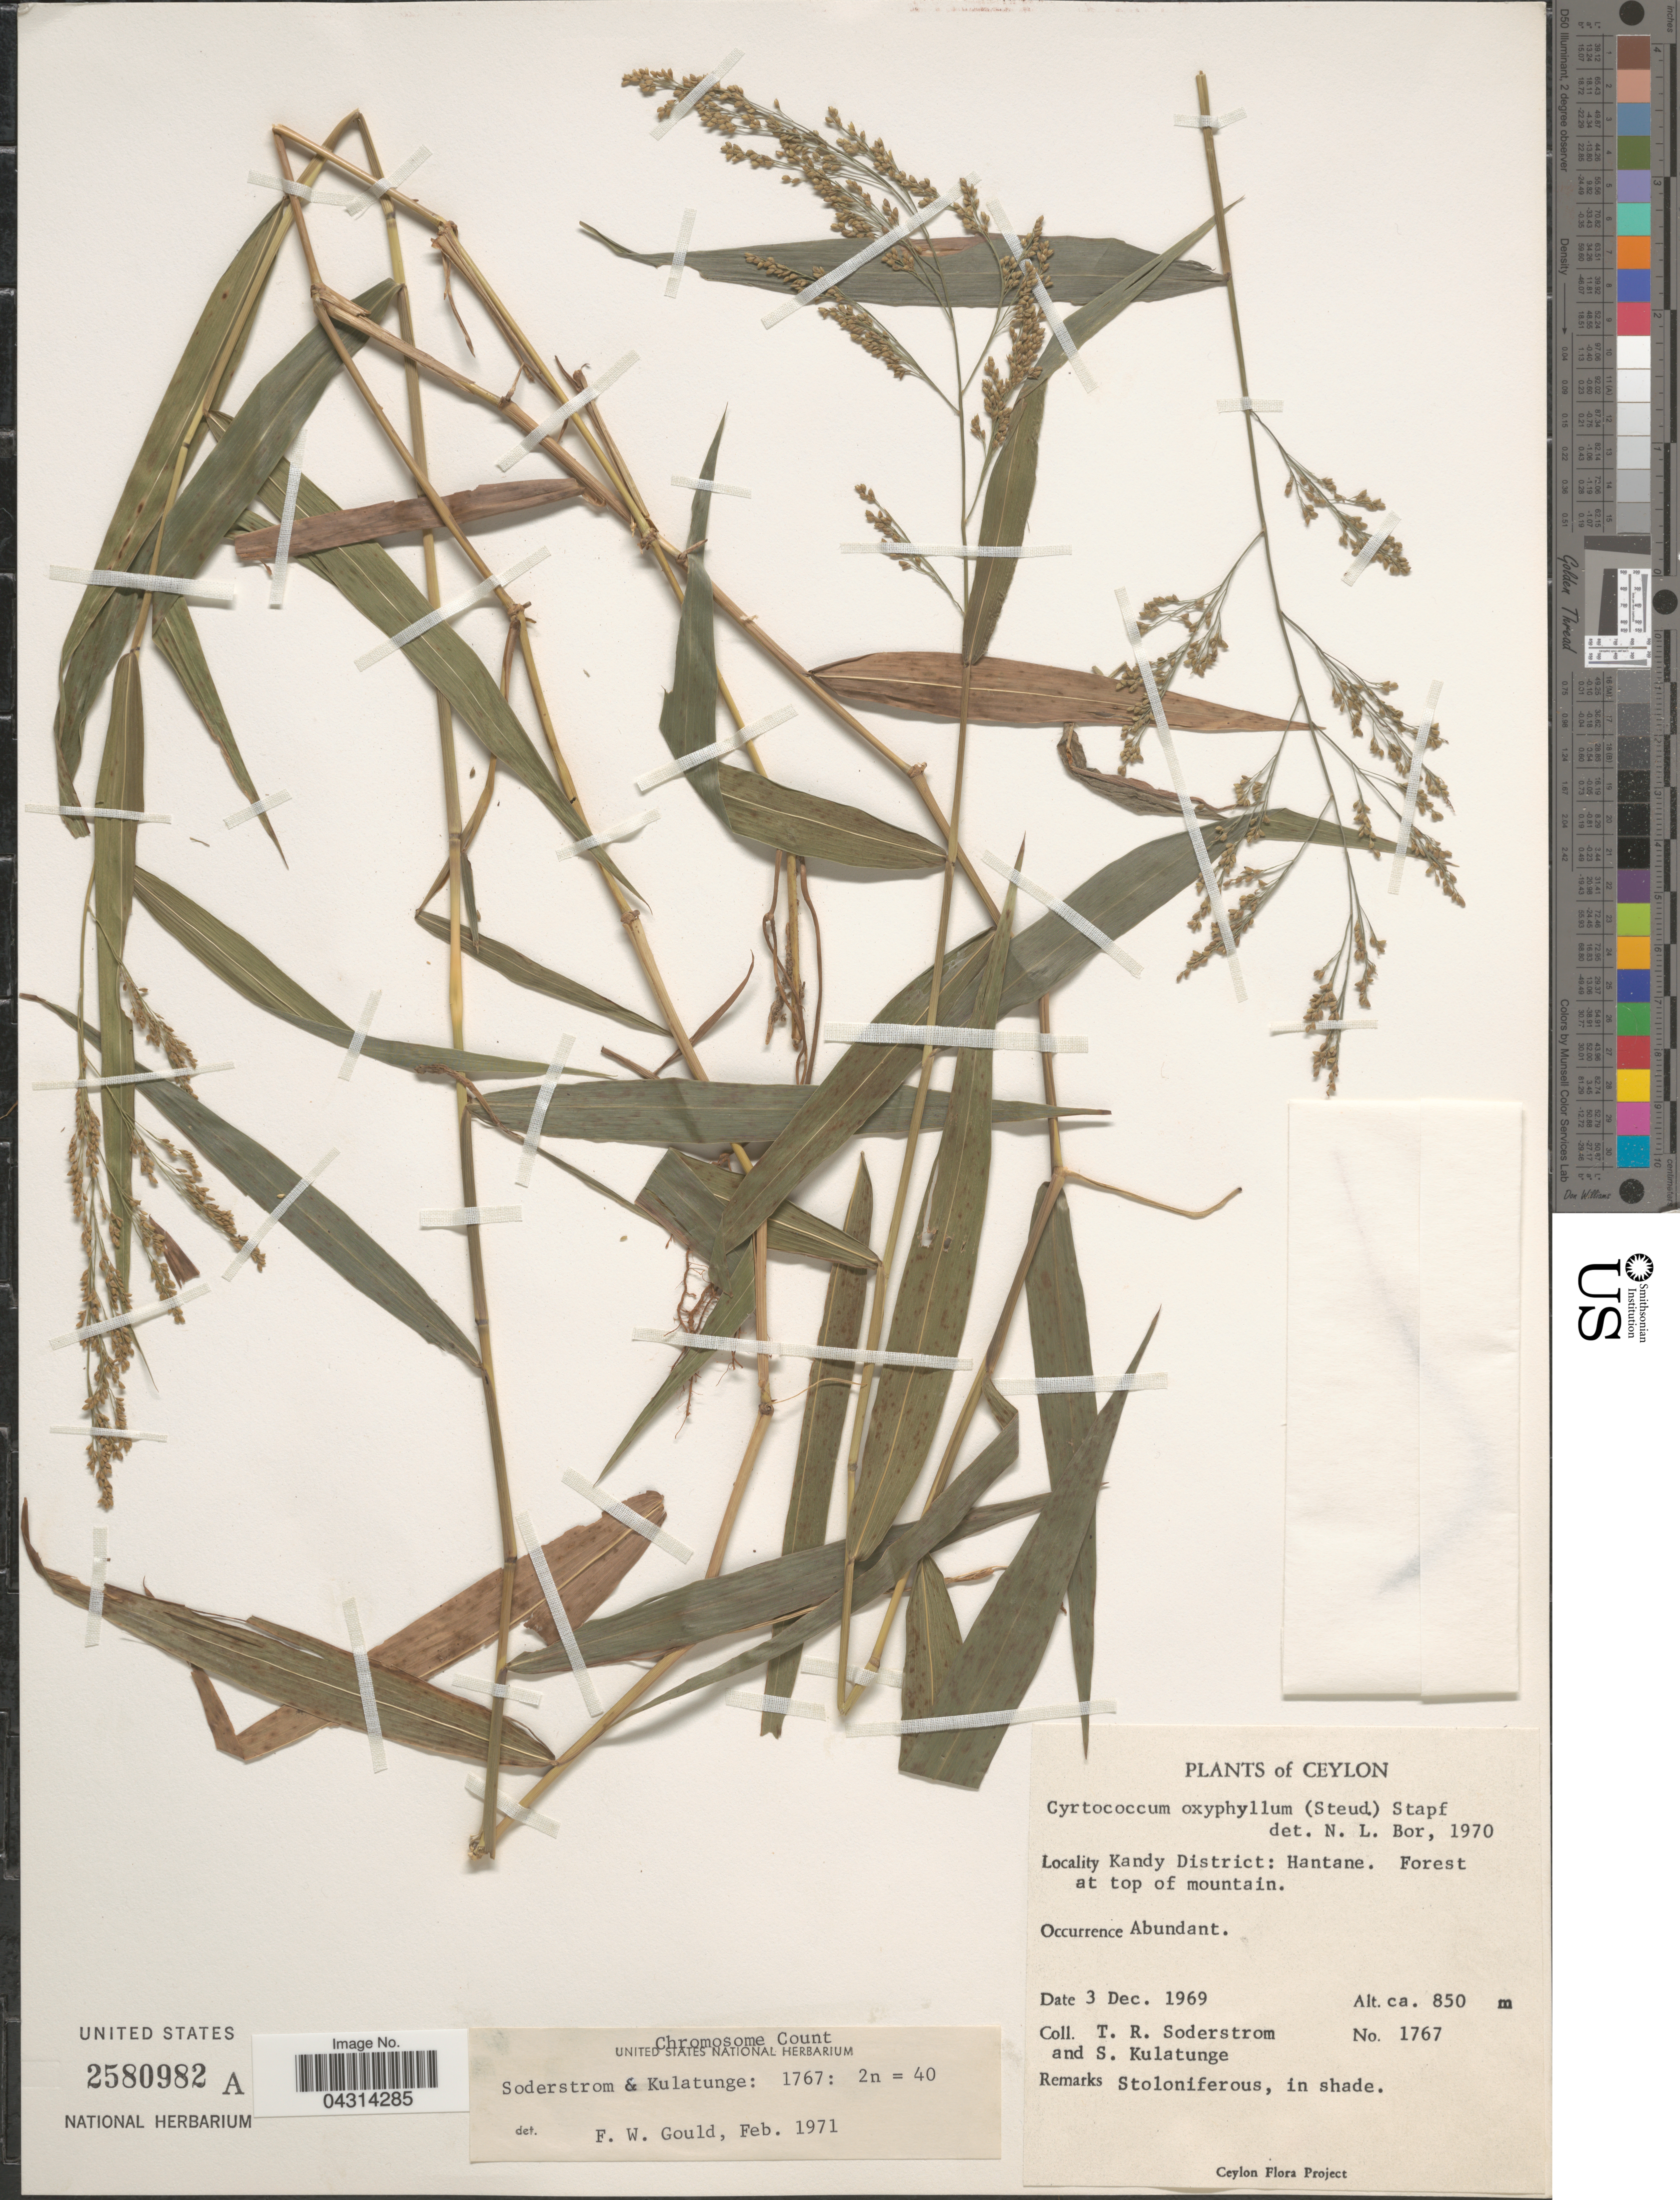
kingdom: Plantae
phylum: Tracheophyta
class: Liliopsida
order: Poales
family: Poaceae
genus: Cyrtococcum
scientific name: Cyrtococcum oxyphyllum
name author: (Steud.) Stapf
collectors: T. R. Soderstrom & S. Kulatunge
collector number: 1767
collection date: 1969-12-03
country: Sri Lanka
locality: Ceylon. Kandy District: Hantane. Forest at top of mountain.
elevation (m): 850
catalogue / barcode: US 2580982A